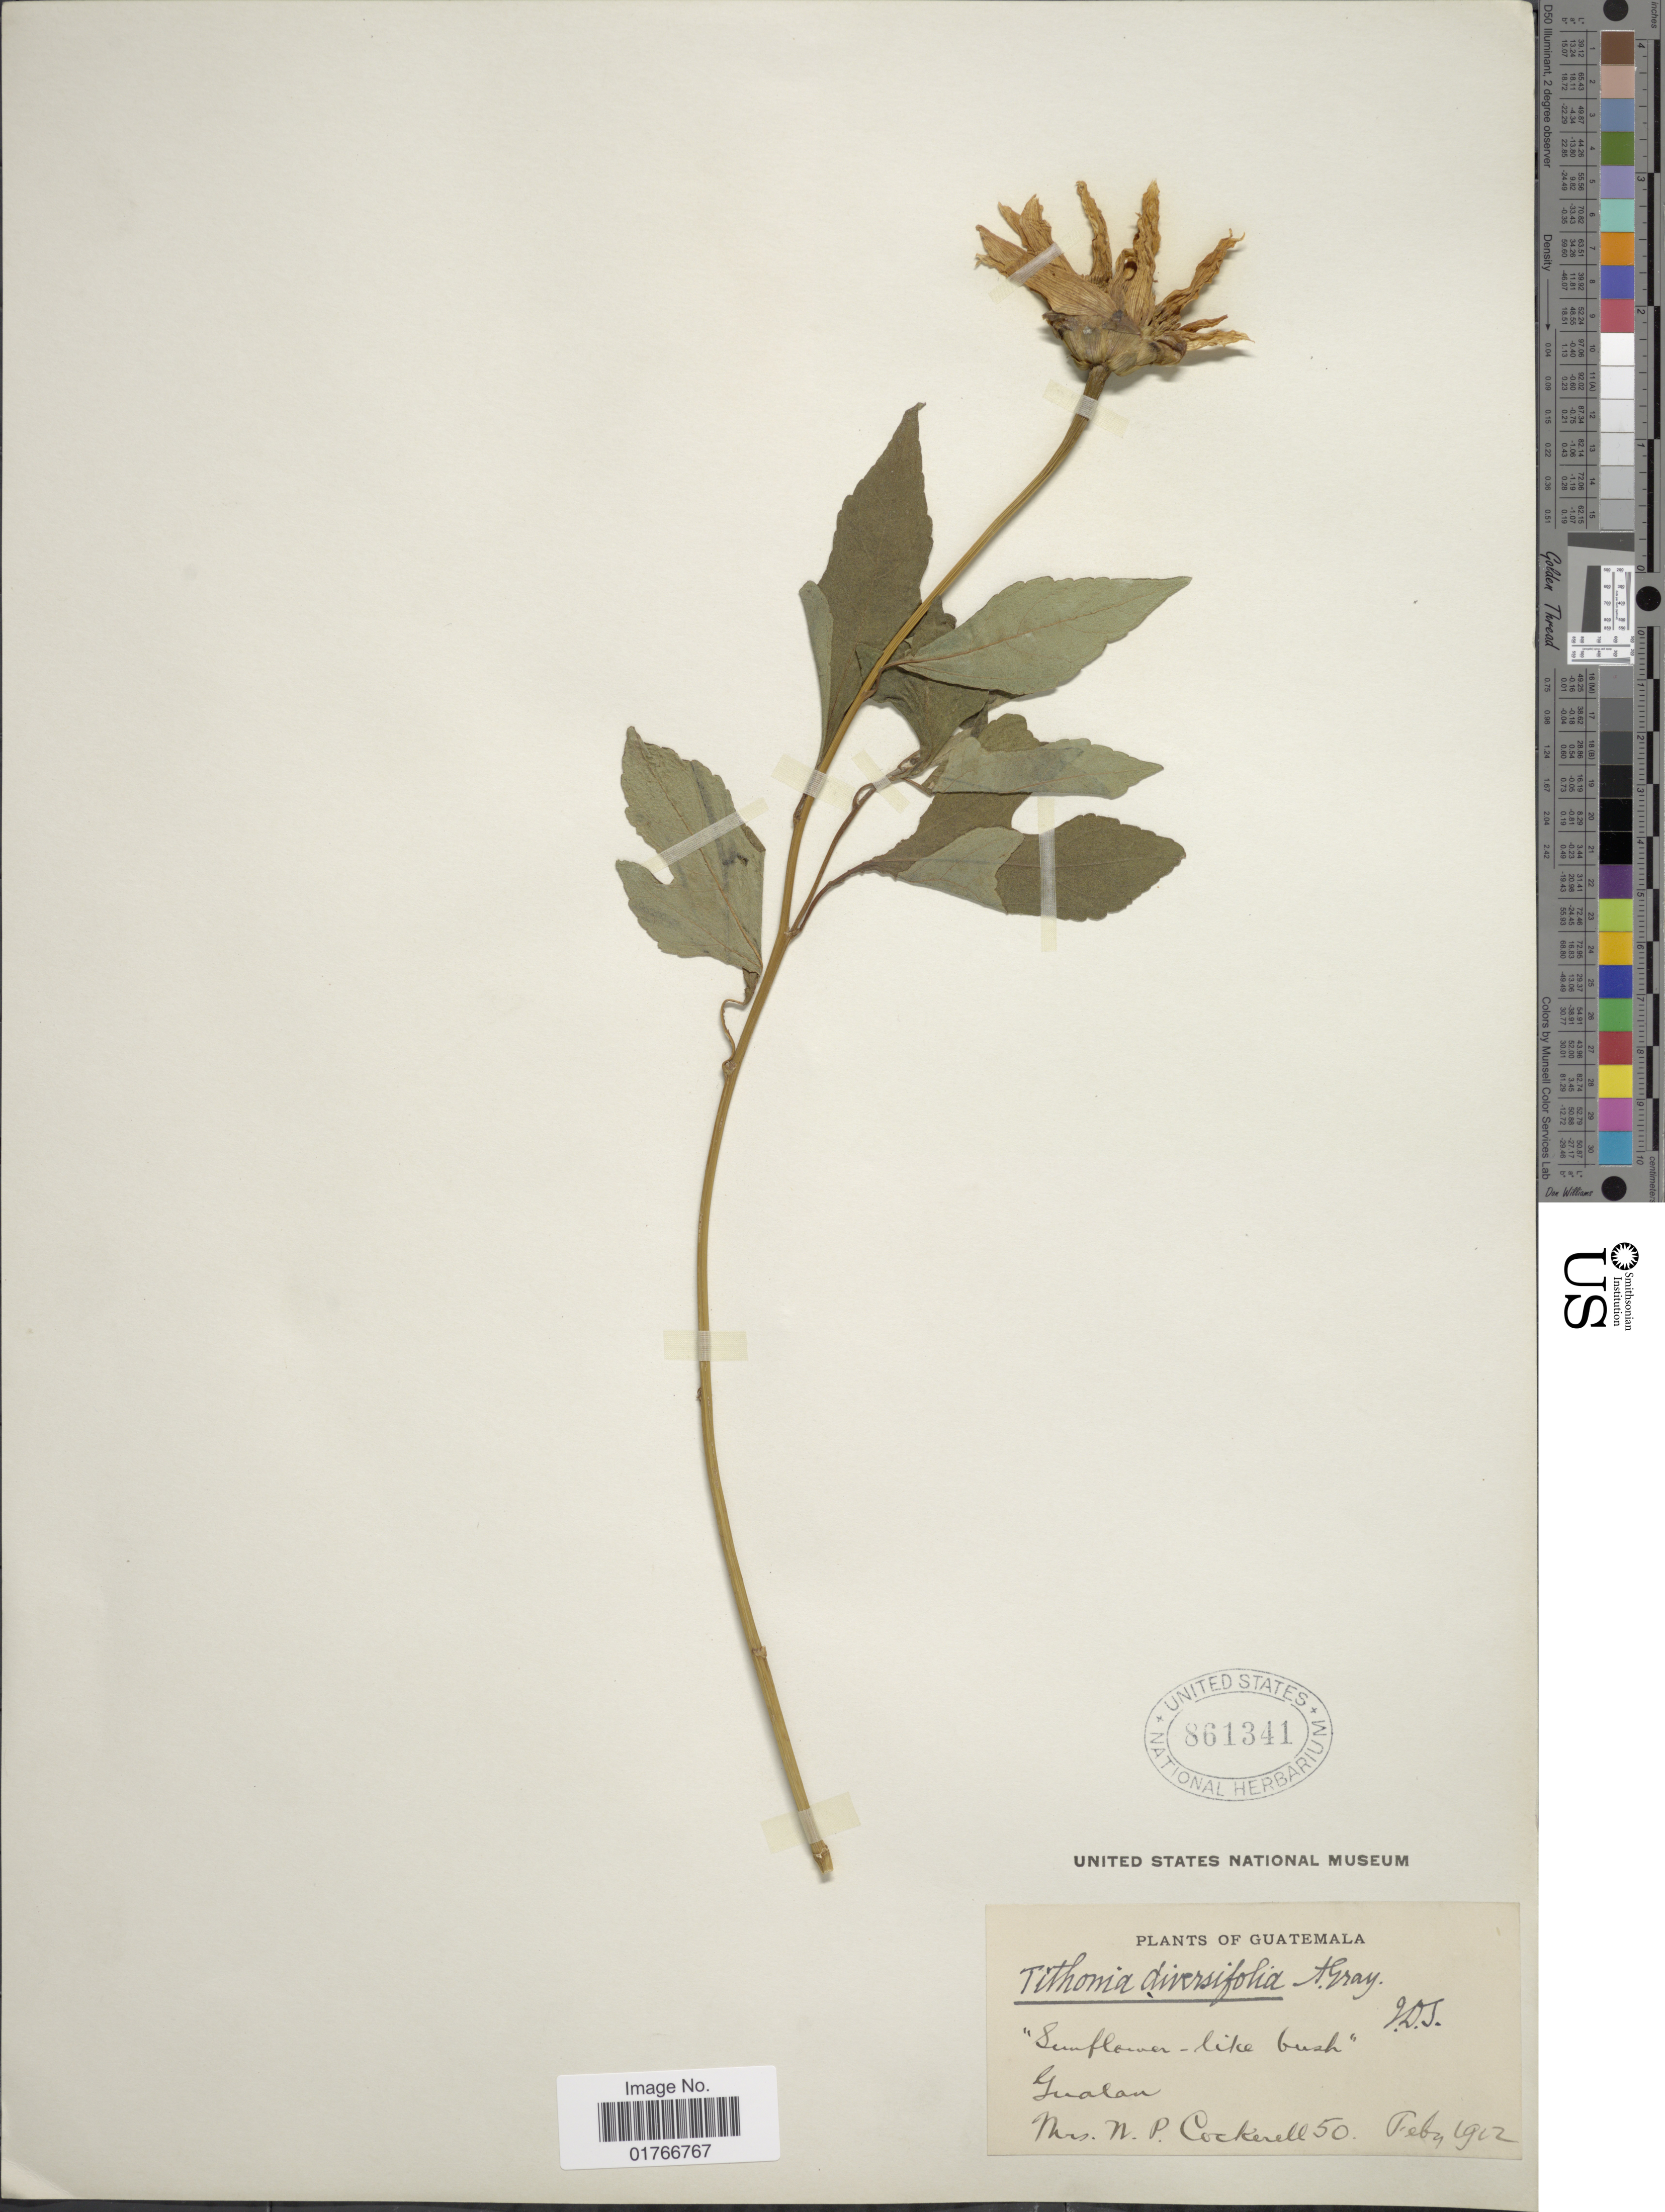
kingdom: Plantae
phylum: Tracheophyta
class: Magnoliopsida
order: Asterales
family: Asteraceae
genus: Tithonia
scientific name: Tithonia diversifolia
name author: (Hemsl.) A. Gray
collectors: W. Cockerell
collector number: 50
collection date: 1912-02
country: Guatemala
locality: Gualan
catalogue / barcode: US 861341